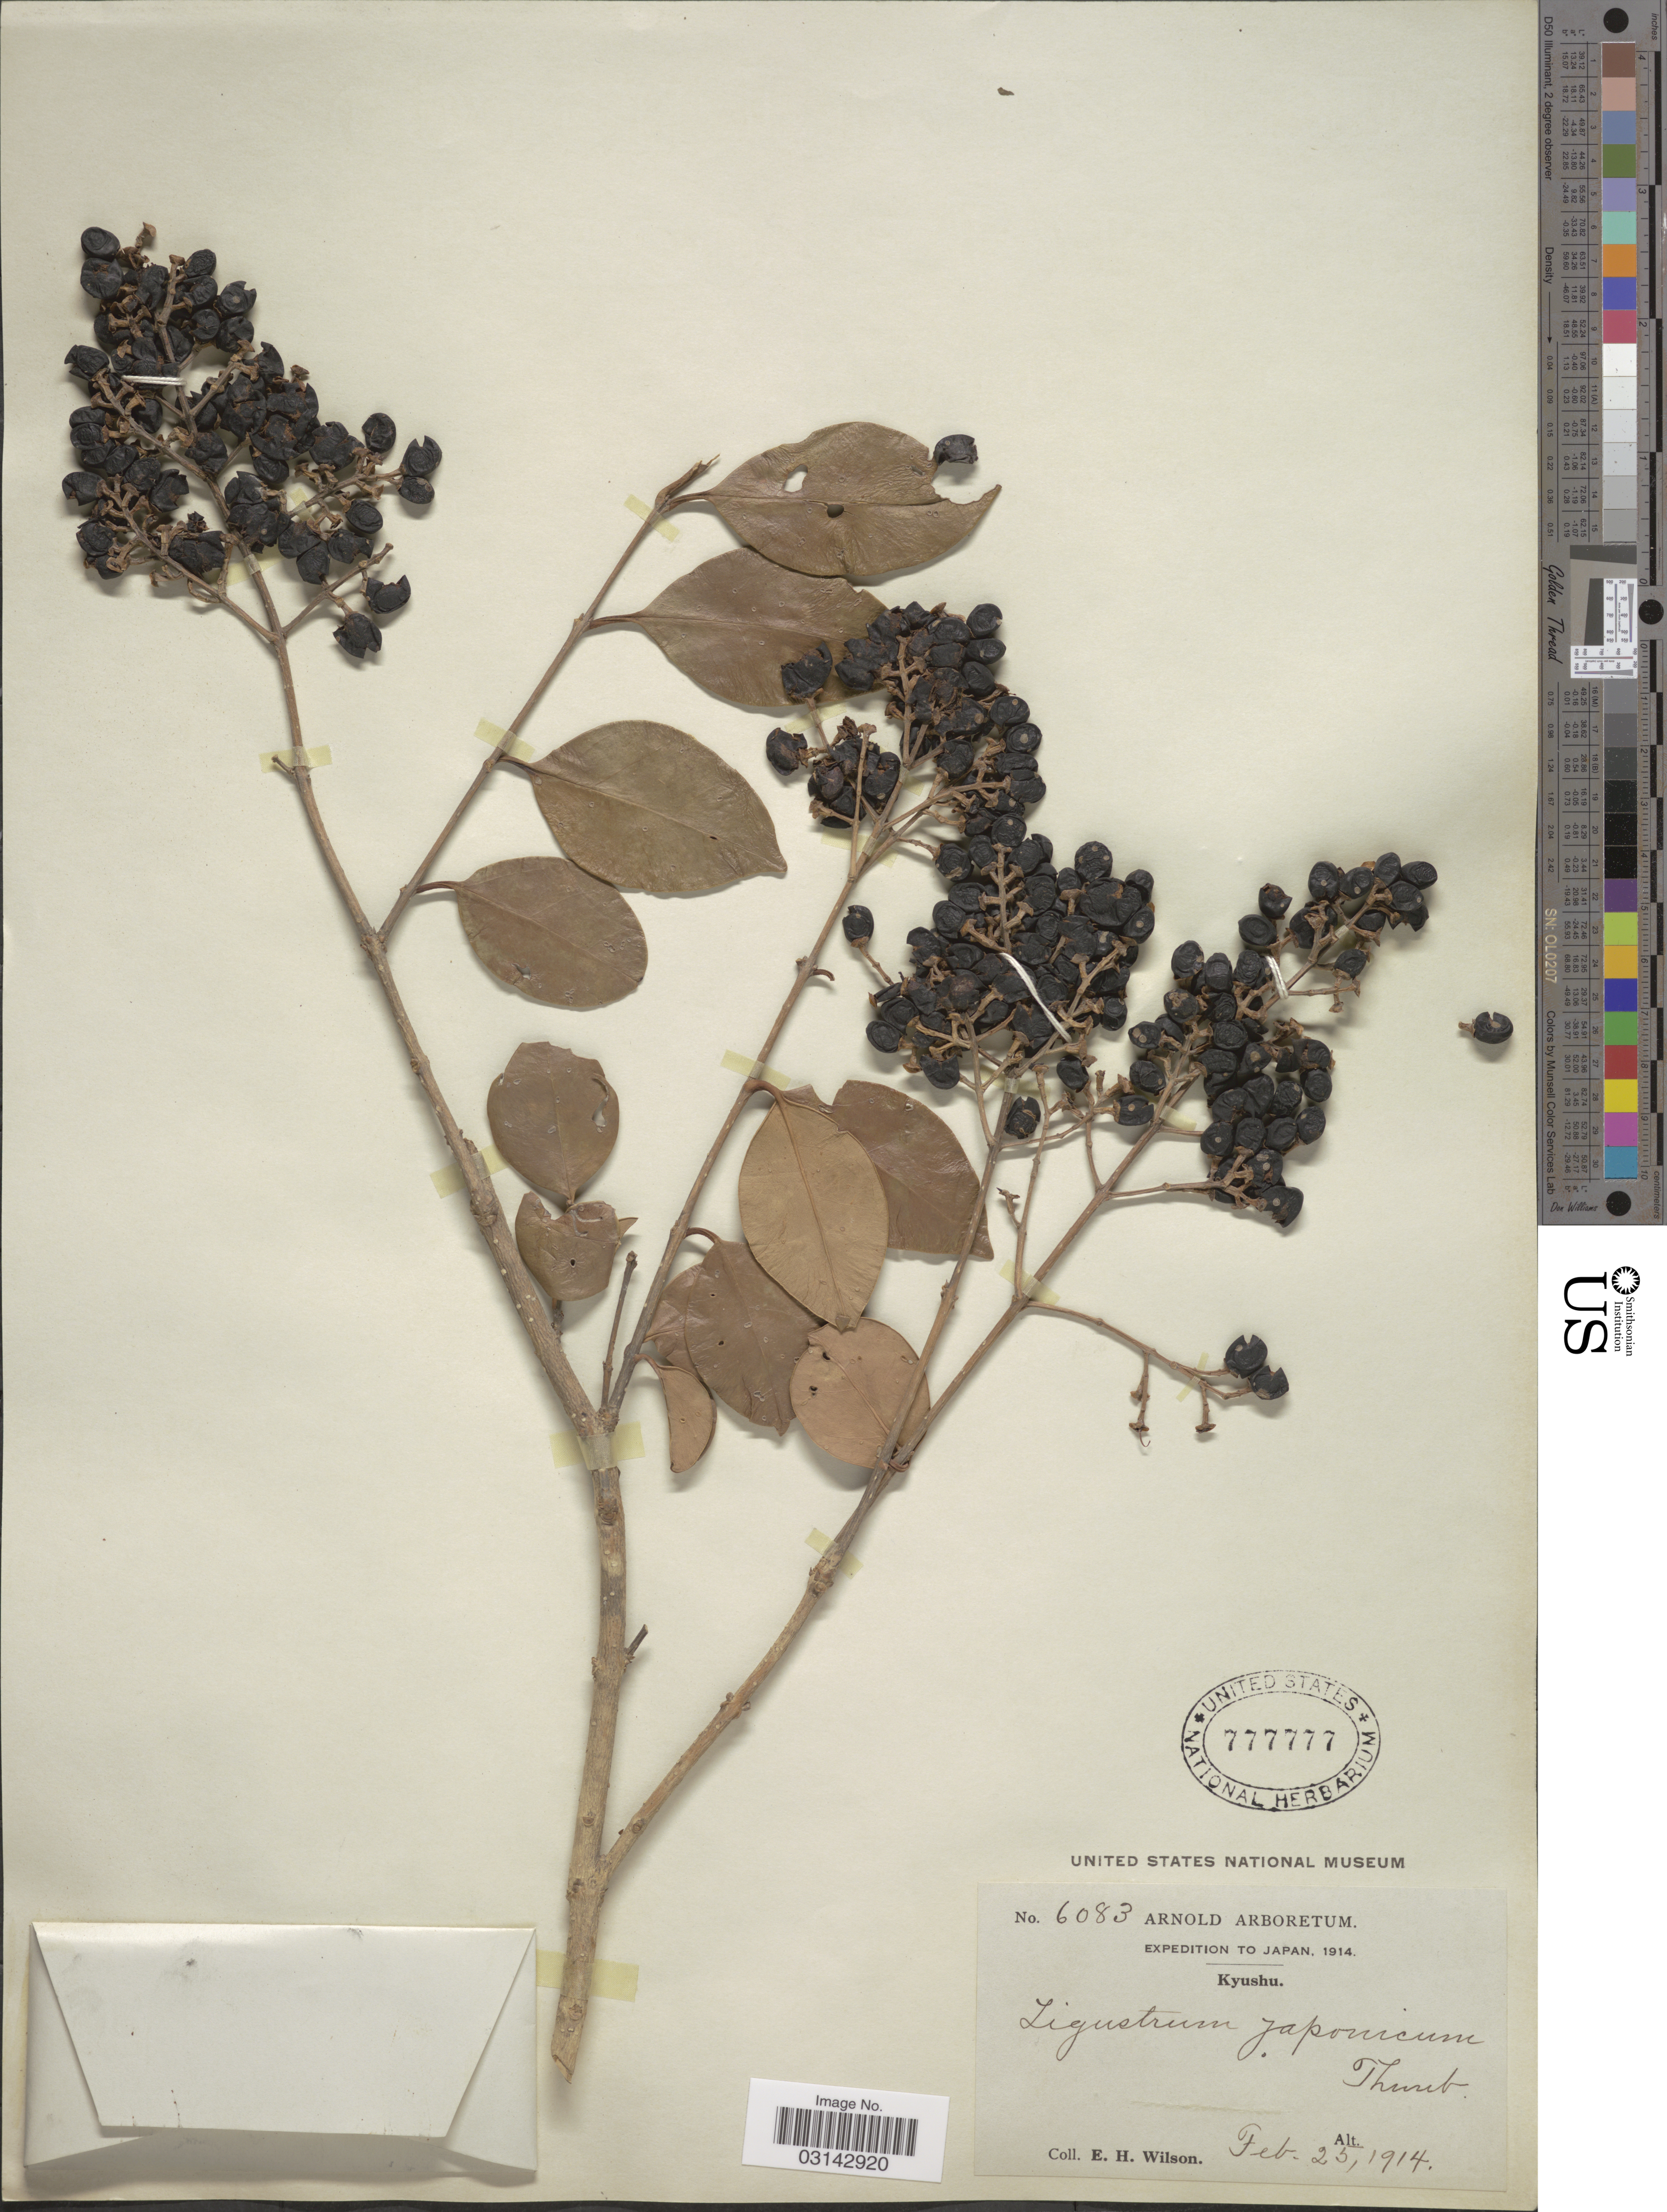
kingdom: Plantae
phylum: Tracheophyta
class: Magnoliopsida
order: Lamiales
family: Oleaceae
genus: Ligustrum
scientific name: Ligustrum japonicum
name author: Thunb.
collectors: E. Wilson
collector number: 6083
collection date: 1914-02-25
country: Japan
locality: Kyushu.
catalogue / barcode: US 777777